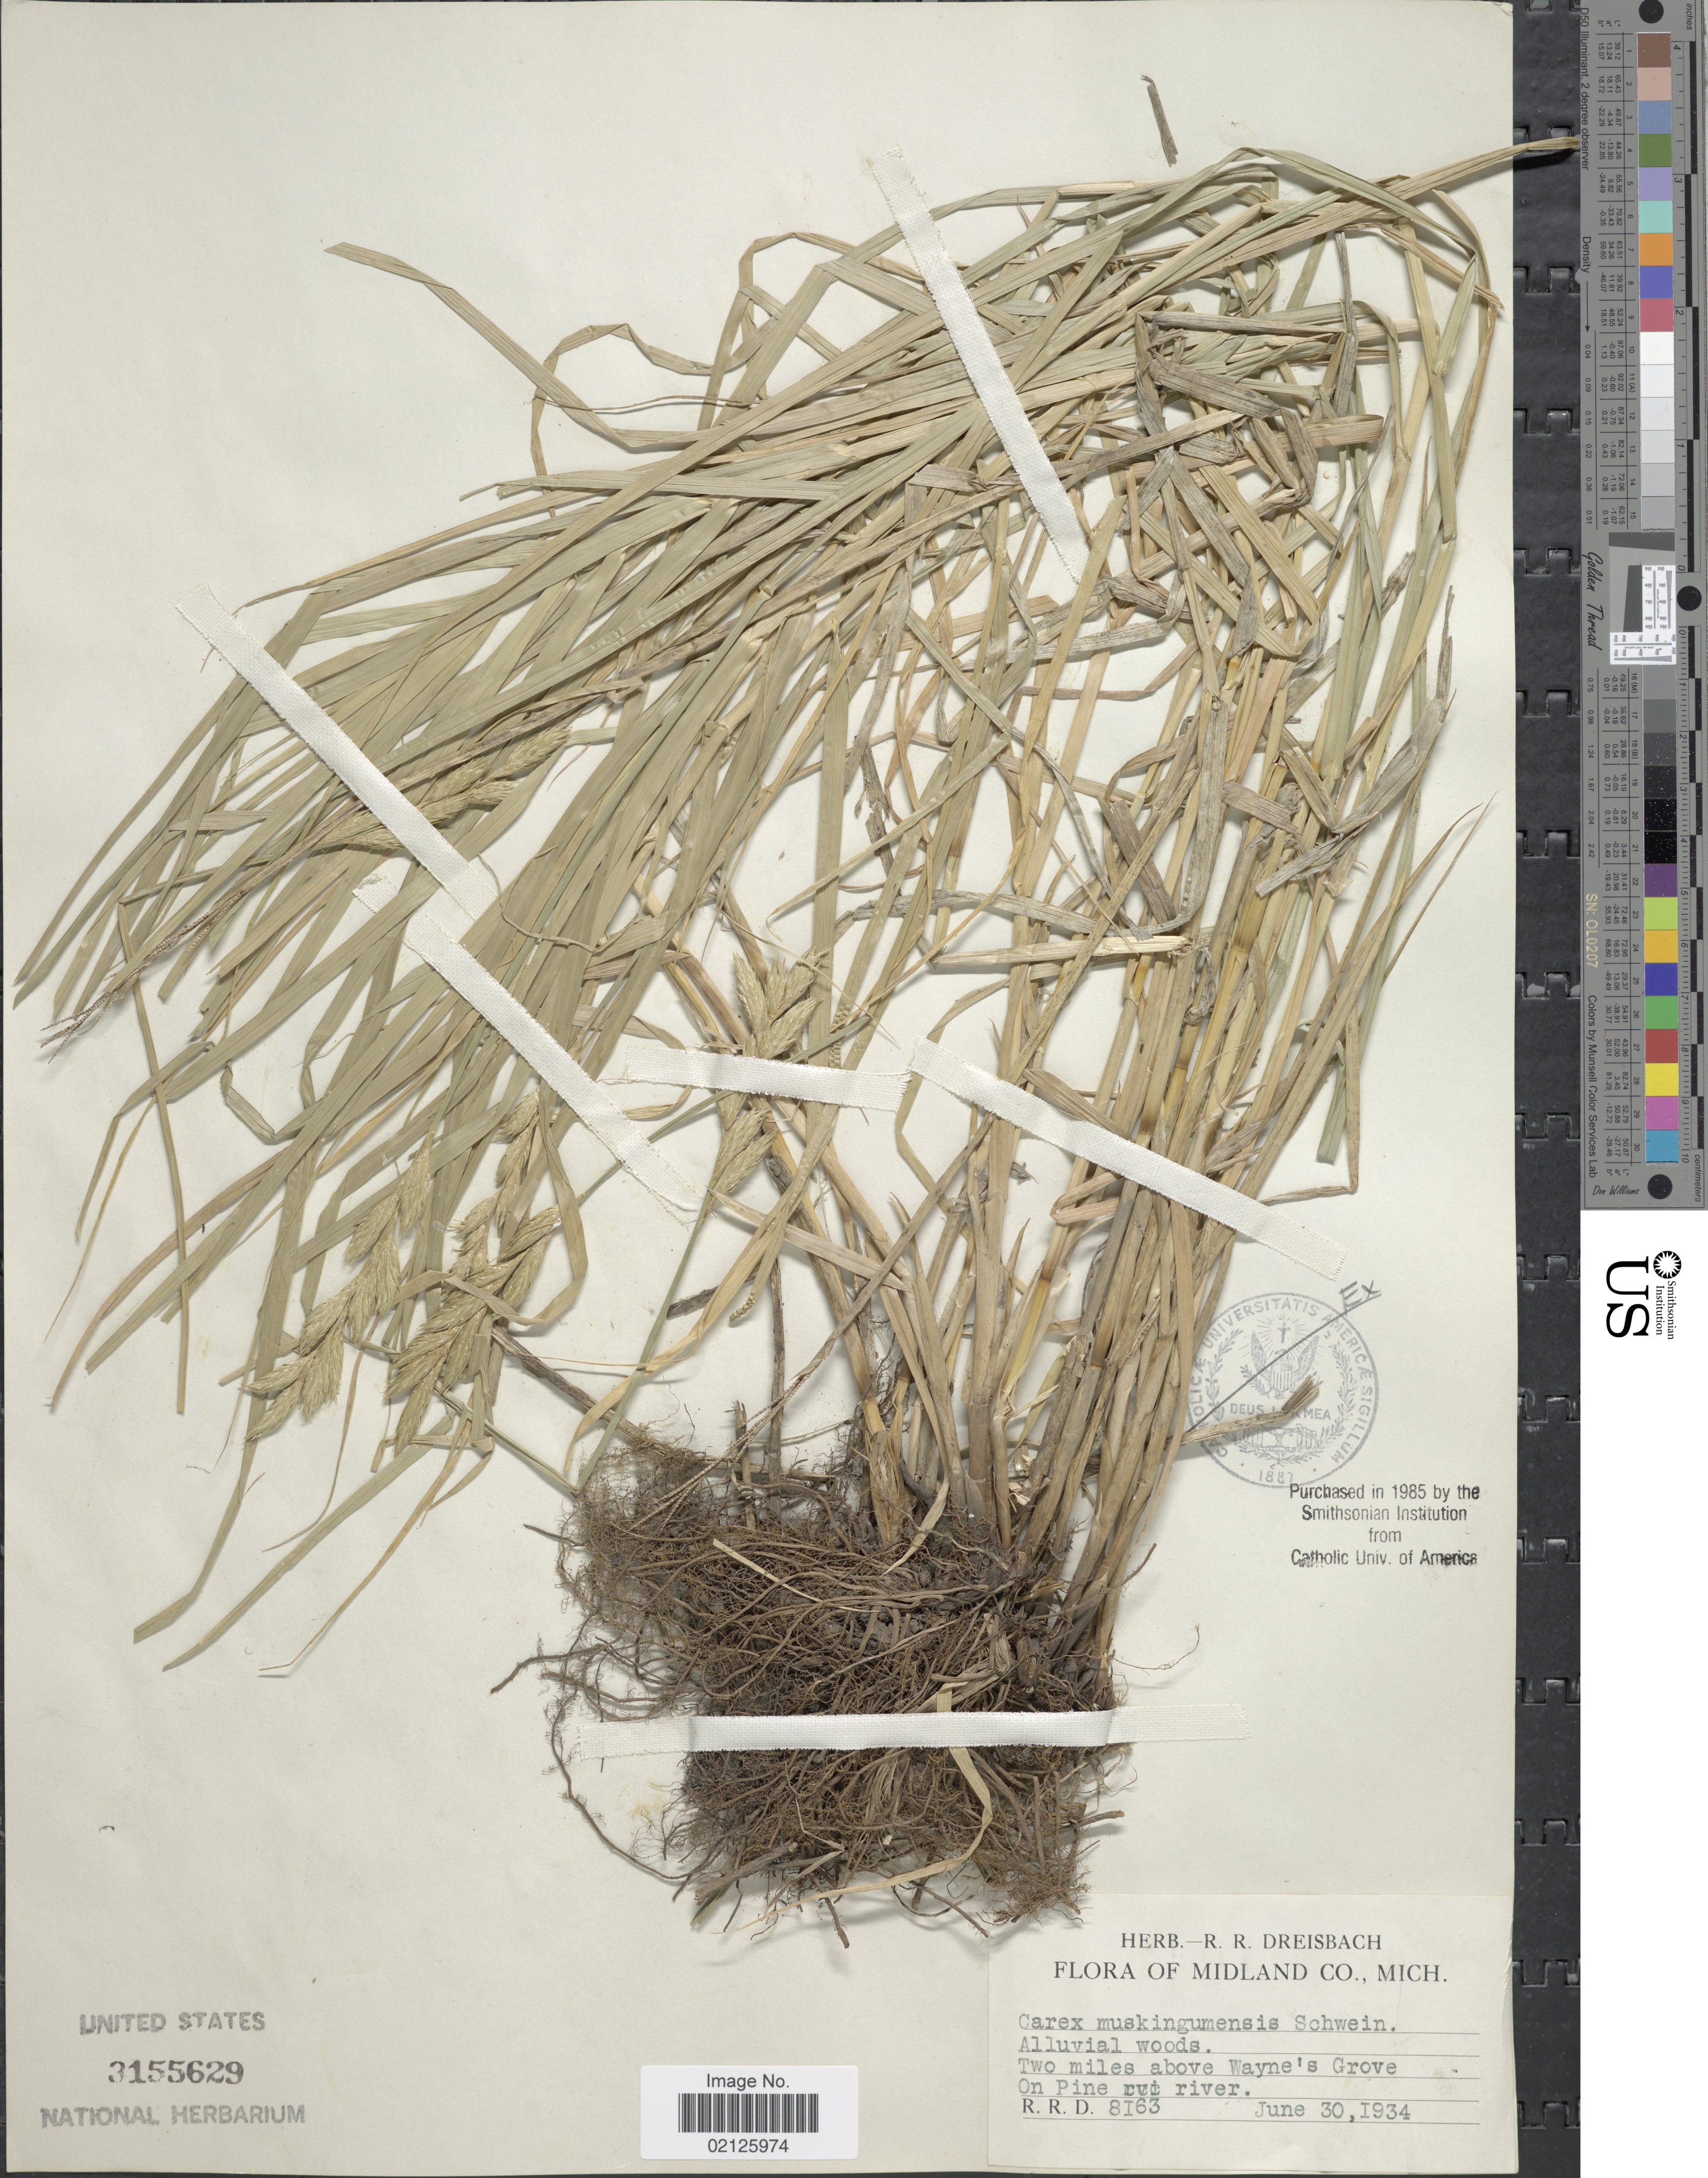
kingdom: Plantae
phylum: Tracheophyta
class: Liliopsida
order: Poales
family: Cyperaceae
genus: Carex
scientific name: Carex muskingumensis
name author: Schwein.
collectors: R. Dreisbach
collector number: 8163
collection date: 1934-06-30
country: United States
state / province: Michigan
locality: Midland Co., Alluvial woods. Two miles above Wayne's Grove, On Pine River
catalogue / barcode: US 3155629